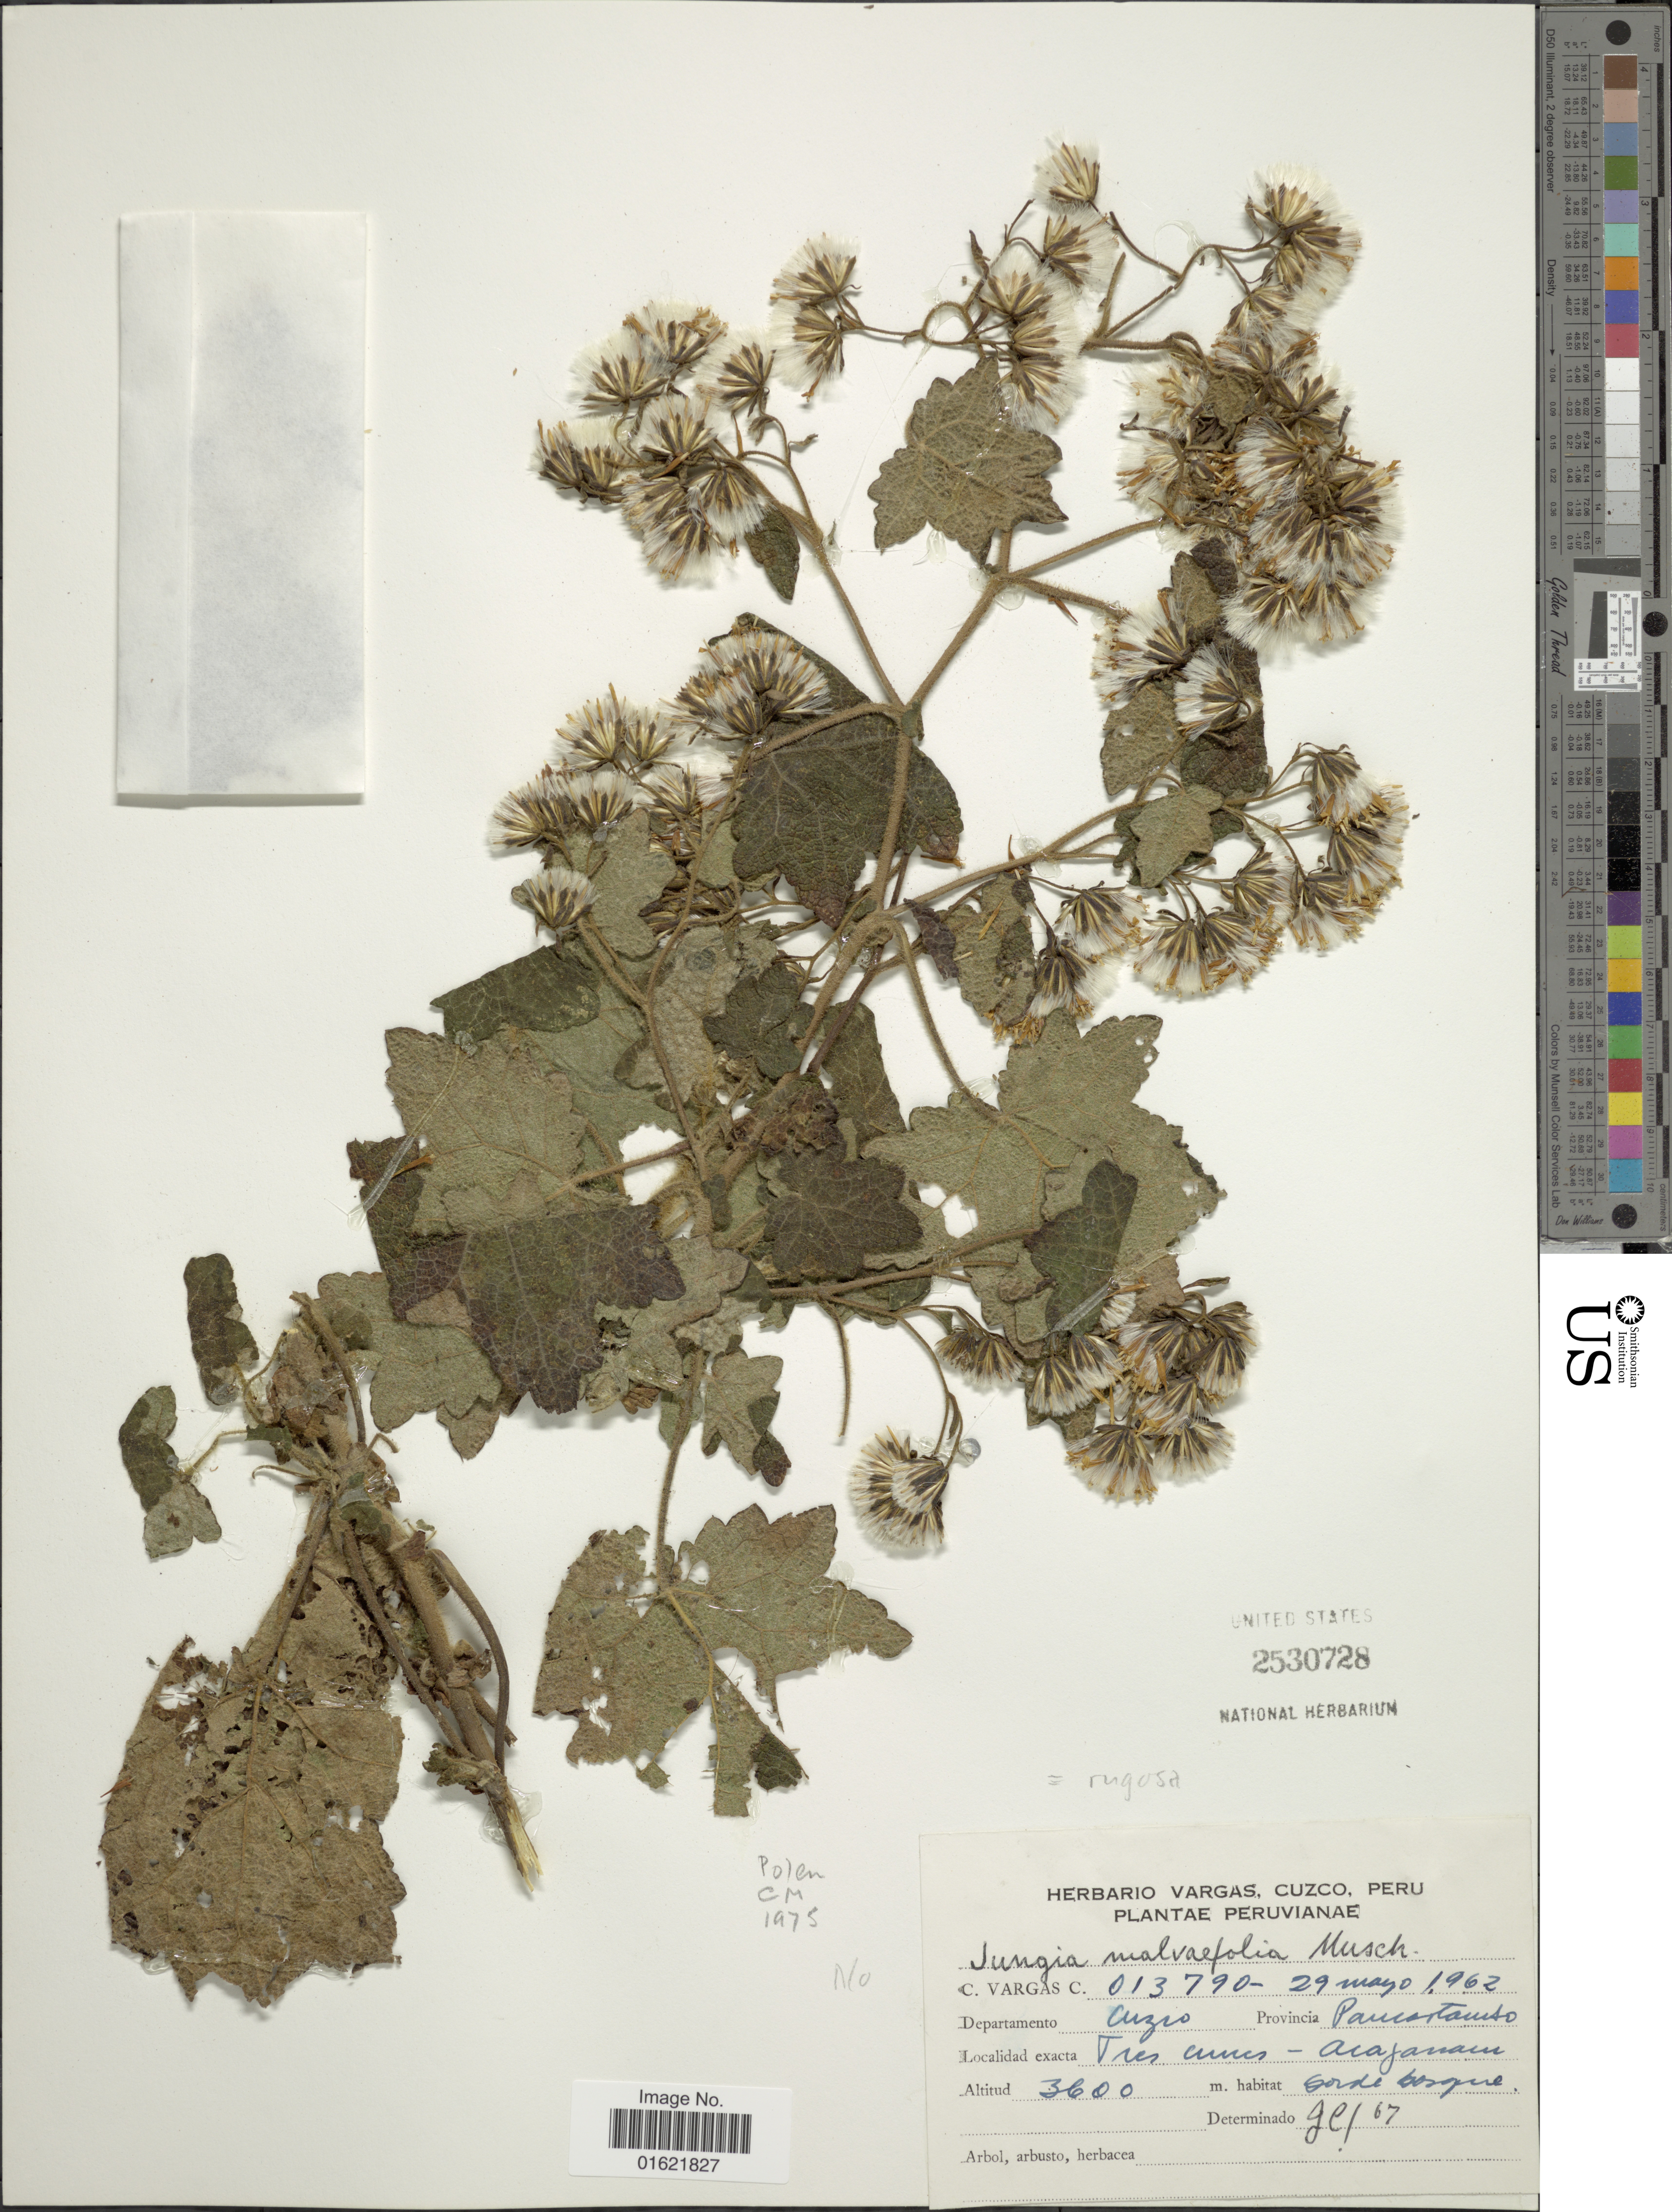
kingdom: Plantae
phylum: Tracheophyta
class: Magnoliopsida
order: Asterales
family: Asteraceae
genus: Jungia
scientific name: Jungia rugosa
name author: Less.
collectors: C. Vargas Calderón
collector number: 013790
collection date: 1962-05-29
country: Peru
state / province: Cusco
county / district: Paucartambo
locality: Tres Cruces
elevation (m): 3600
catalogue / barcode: US 2530728